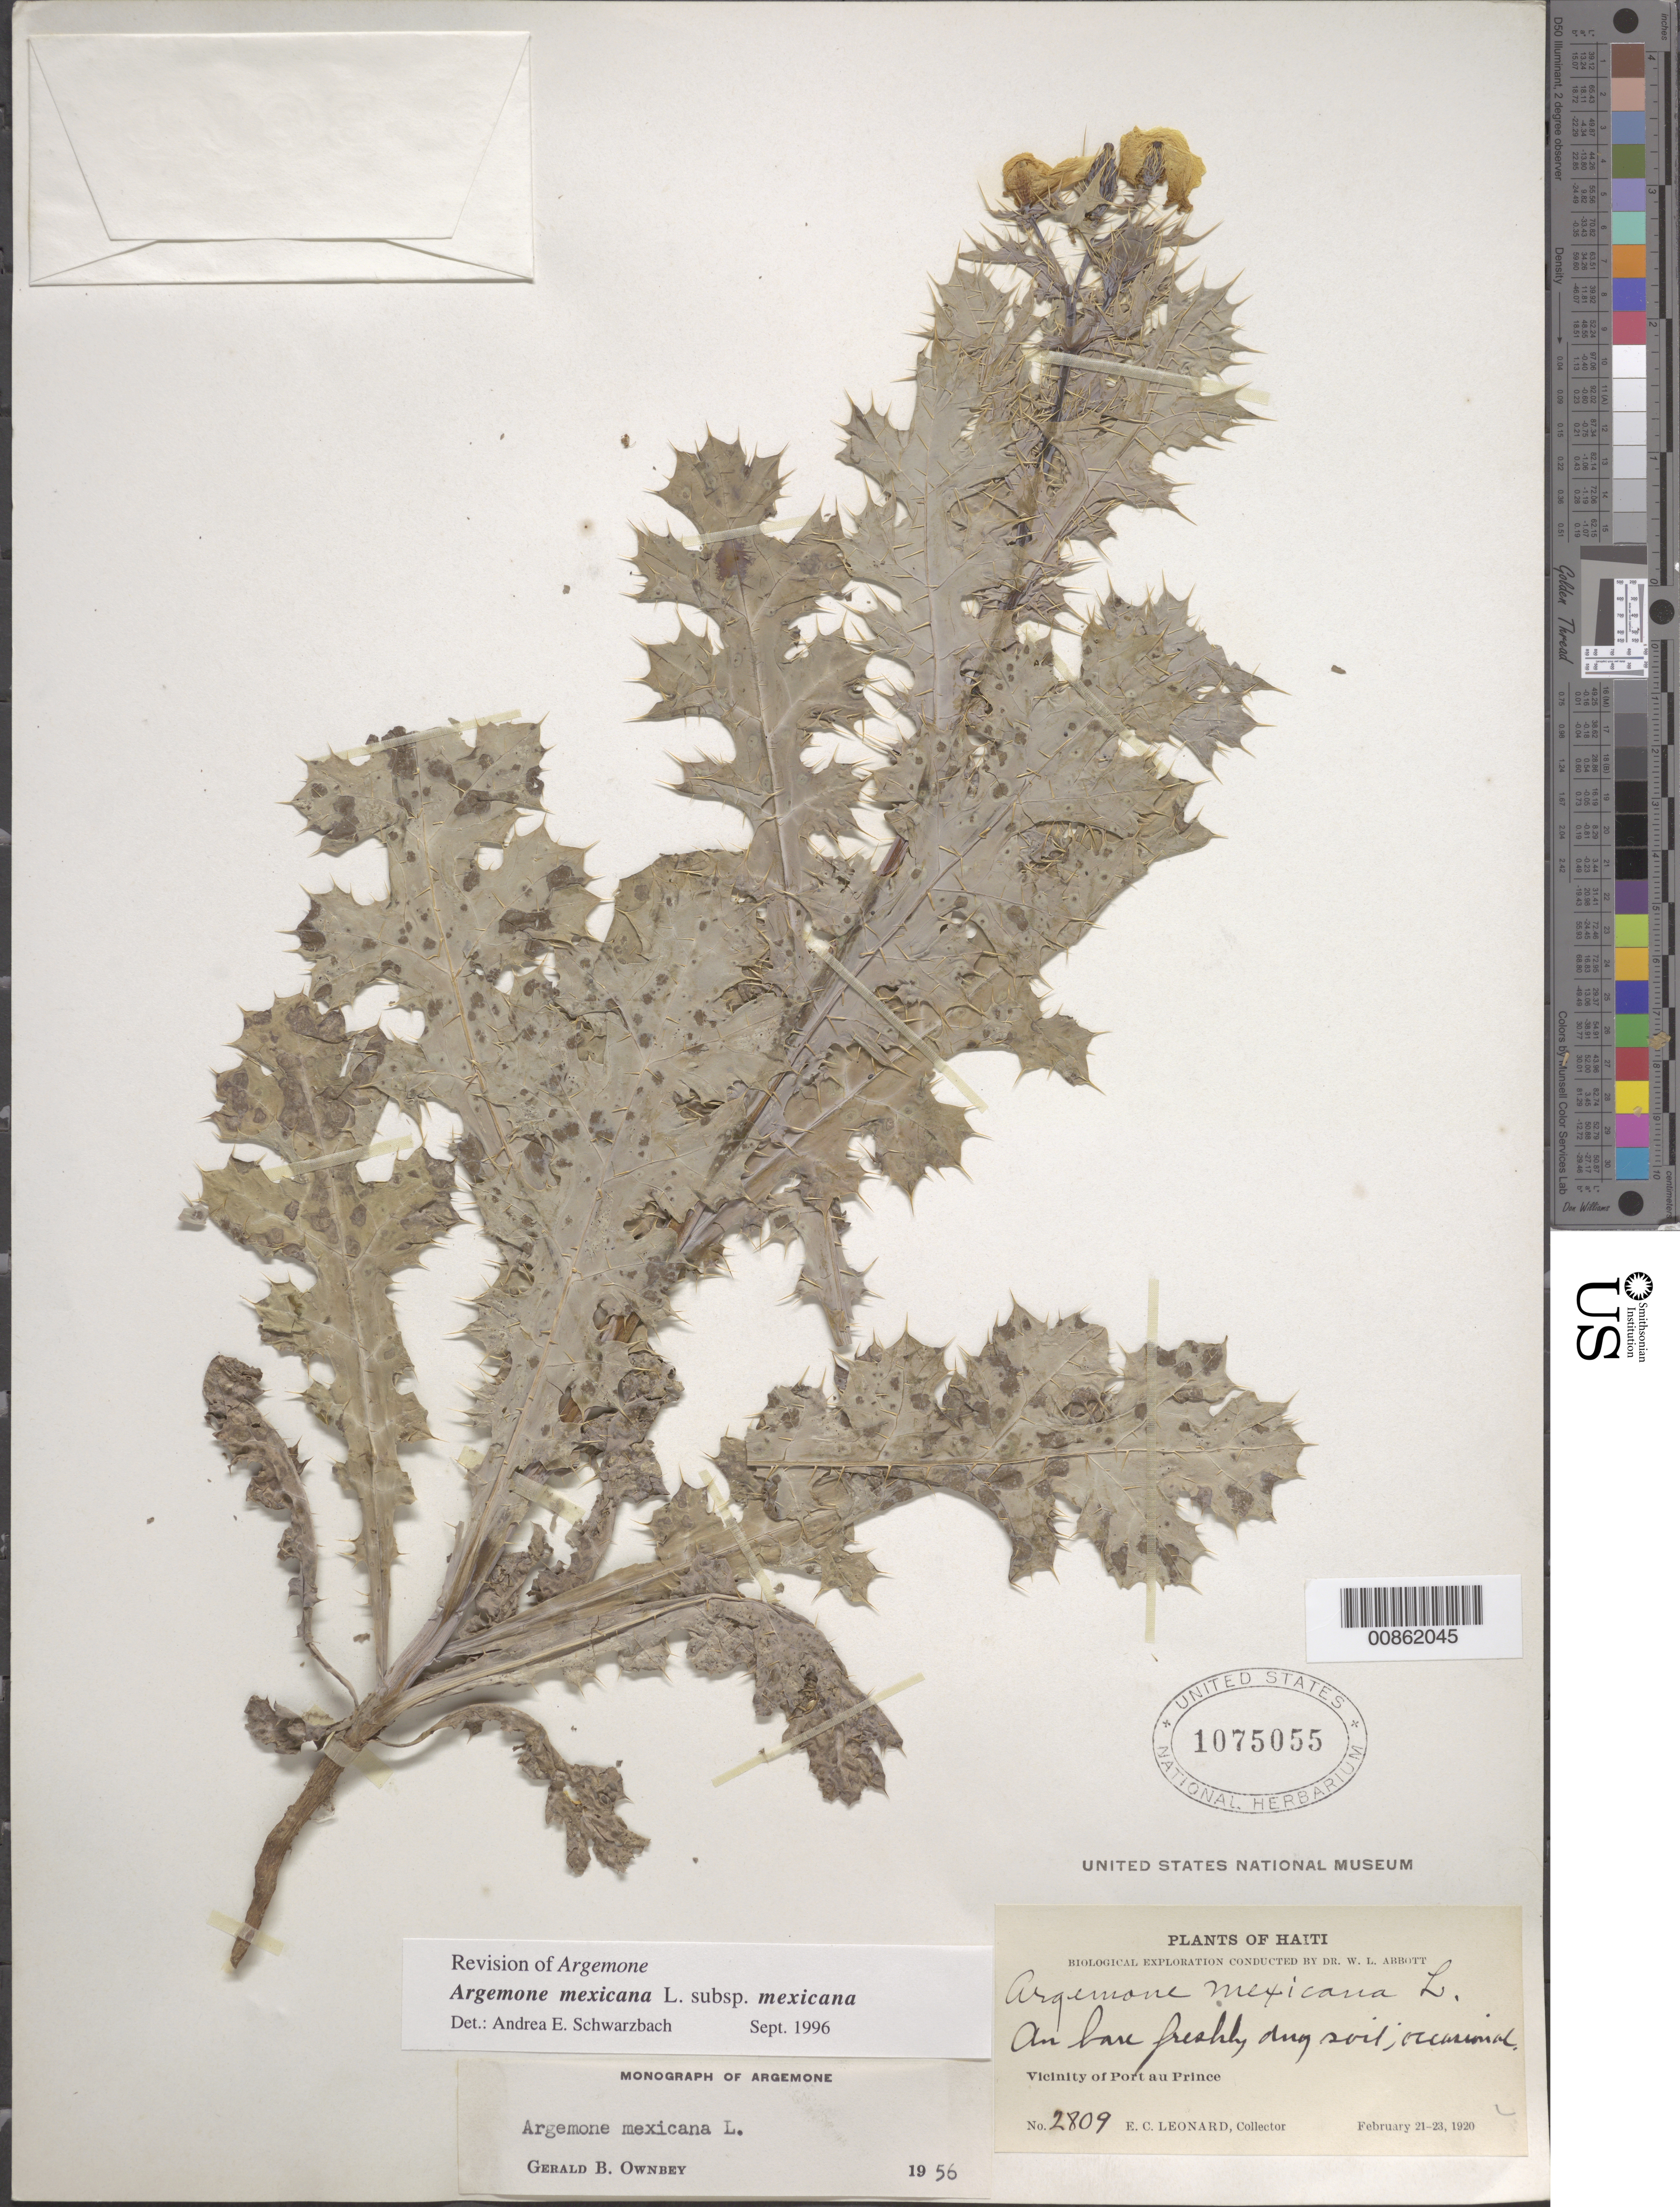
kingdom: Plantae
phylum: Tracheophyta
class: Magnoliopsida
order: Ranunculales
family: Papaveraceae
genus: Argemone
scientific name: Argemone mexicana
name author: L.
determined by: Schwarzbach, A. E.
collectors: E. C. Leonard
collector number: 2809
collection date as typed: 21 Feb 1920 to 23 Feb 1920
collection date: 1920-02-21/1920-02-23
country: Haiti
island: Hispaniola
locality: Vicinity of Port au Prince.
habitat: On bare freshly dug soil.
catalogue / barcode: US 1075055